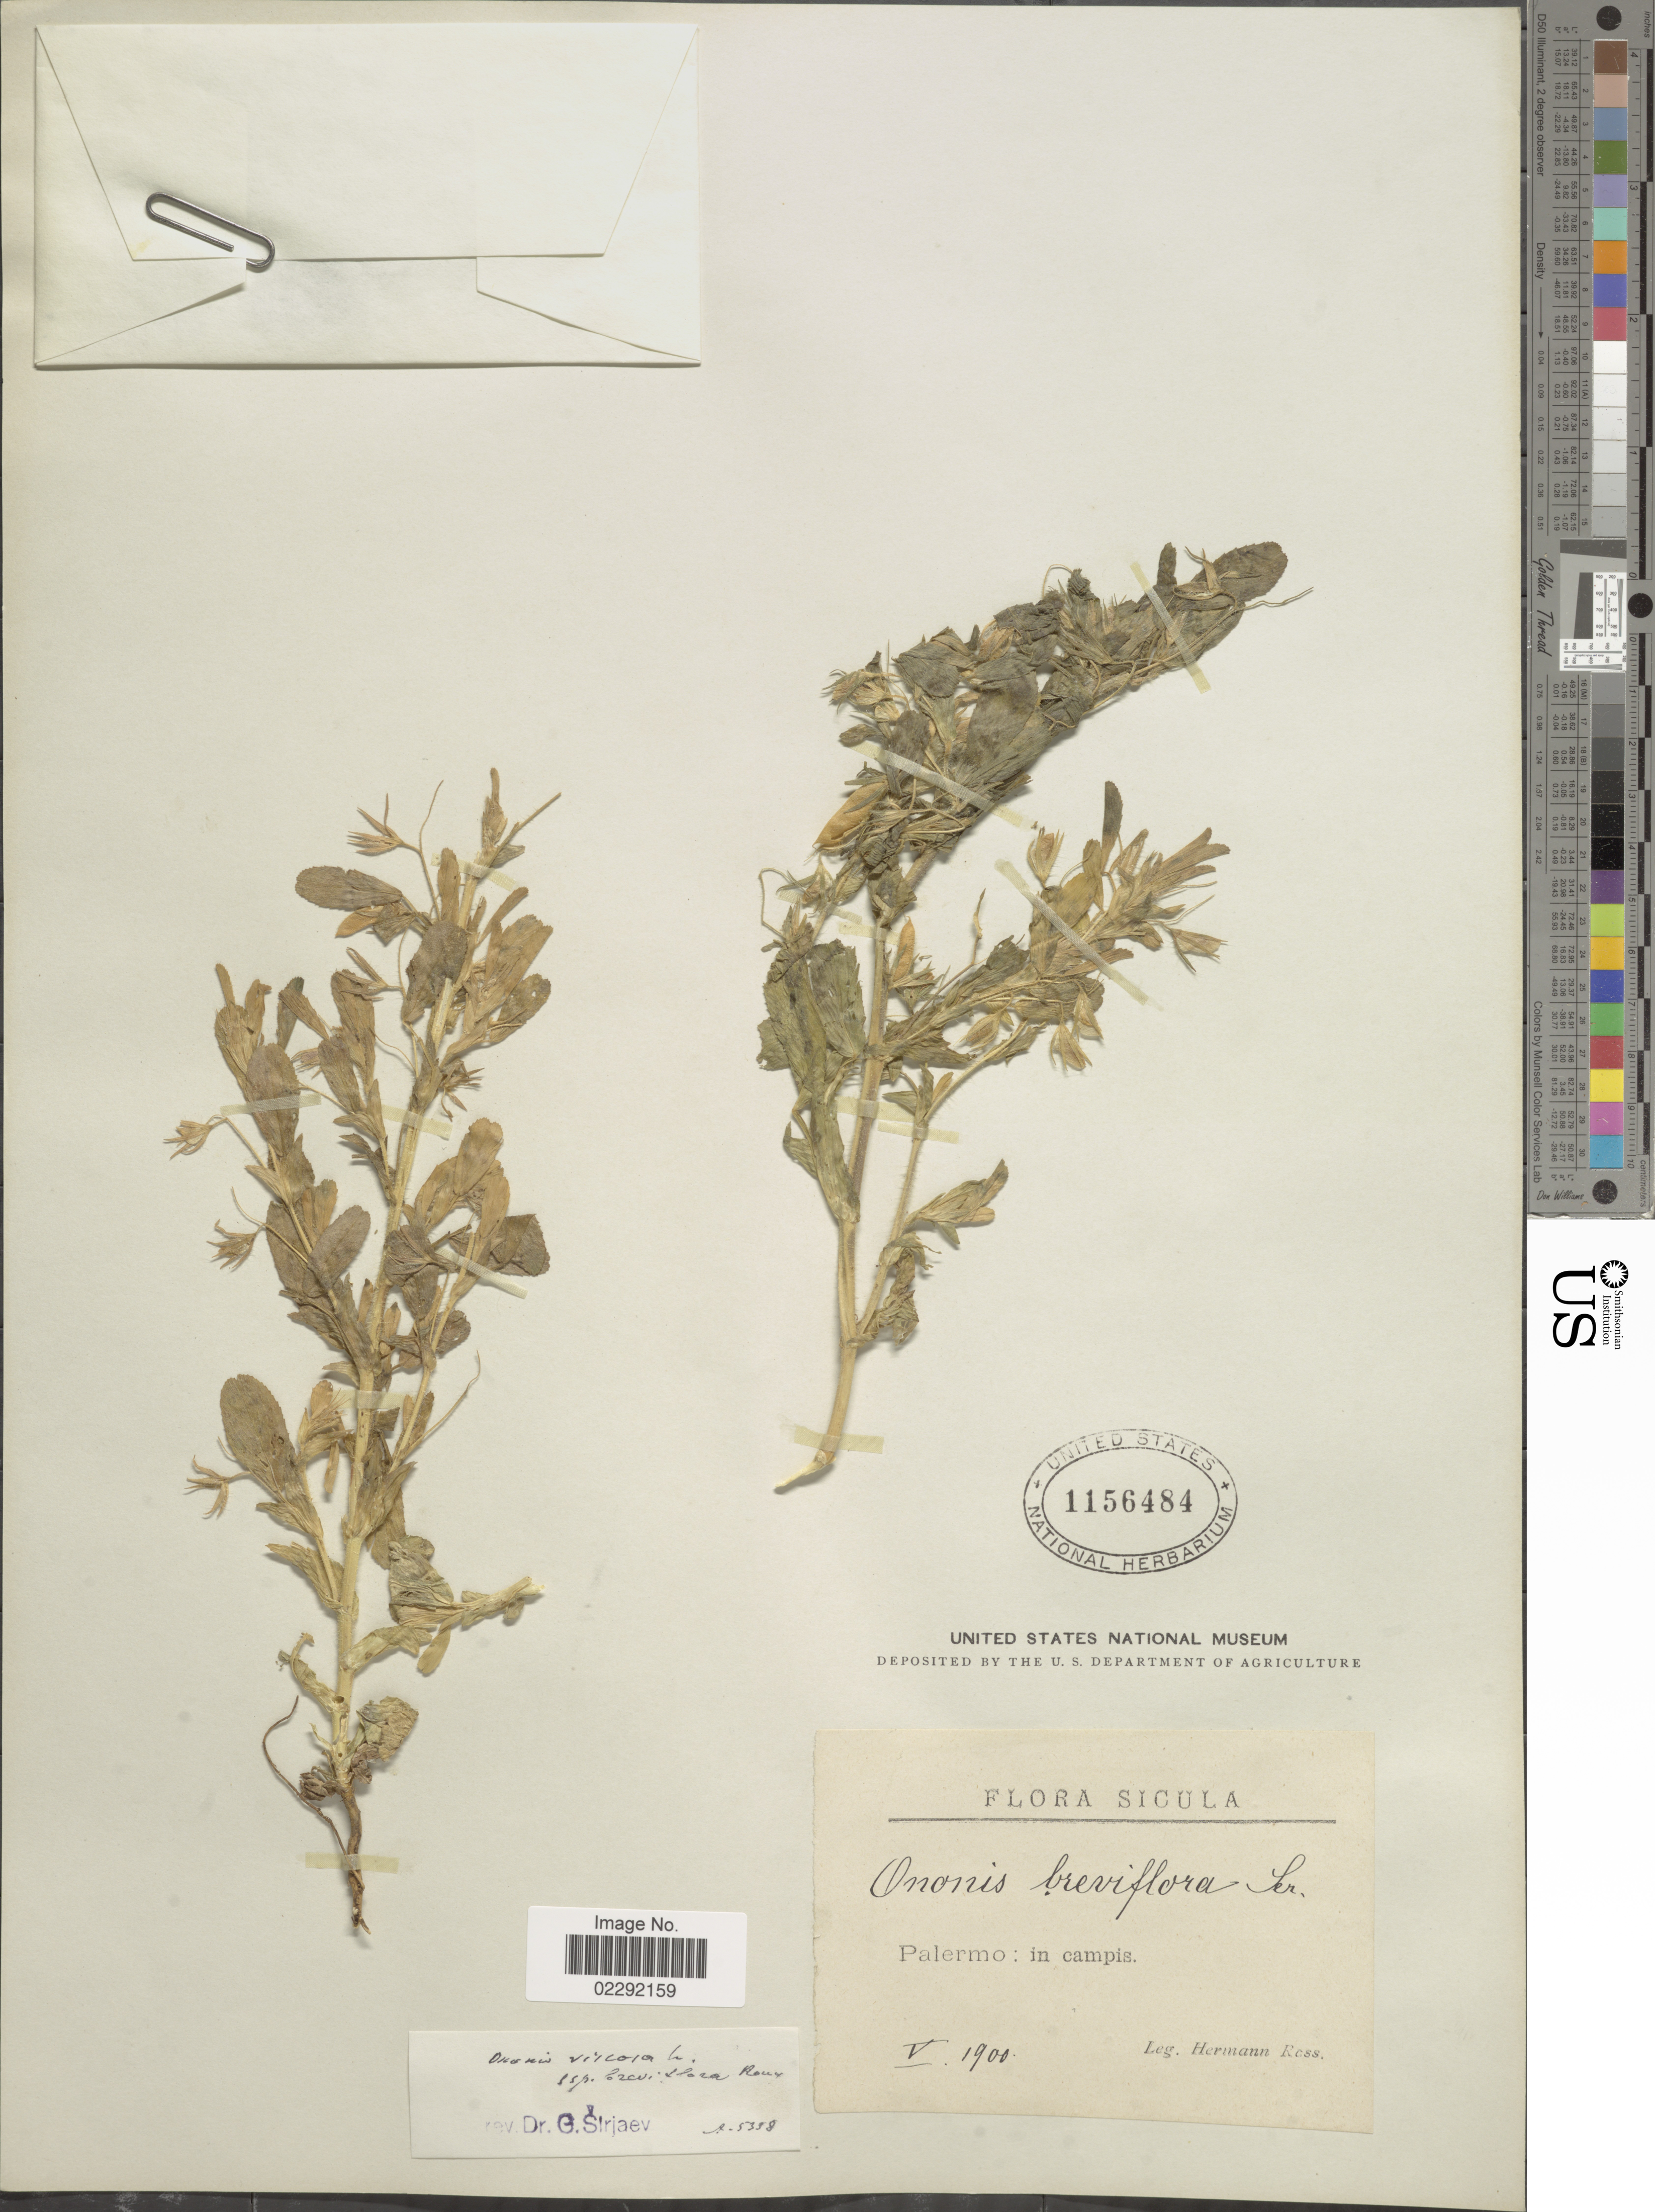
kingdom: Plantae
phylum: Tracheophyta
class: Magnoliopsida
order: Fabales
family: Fabaceae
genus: Ononis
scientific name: Ononis viscosa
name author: L.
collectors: H. Ross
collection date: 1900-05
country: Italy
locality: Sicula, Palermo: in campis.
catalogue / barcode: US 1156484